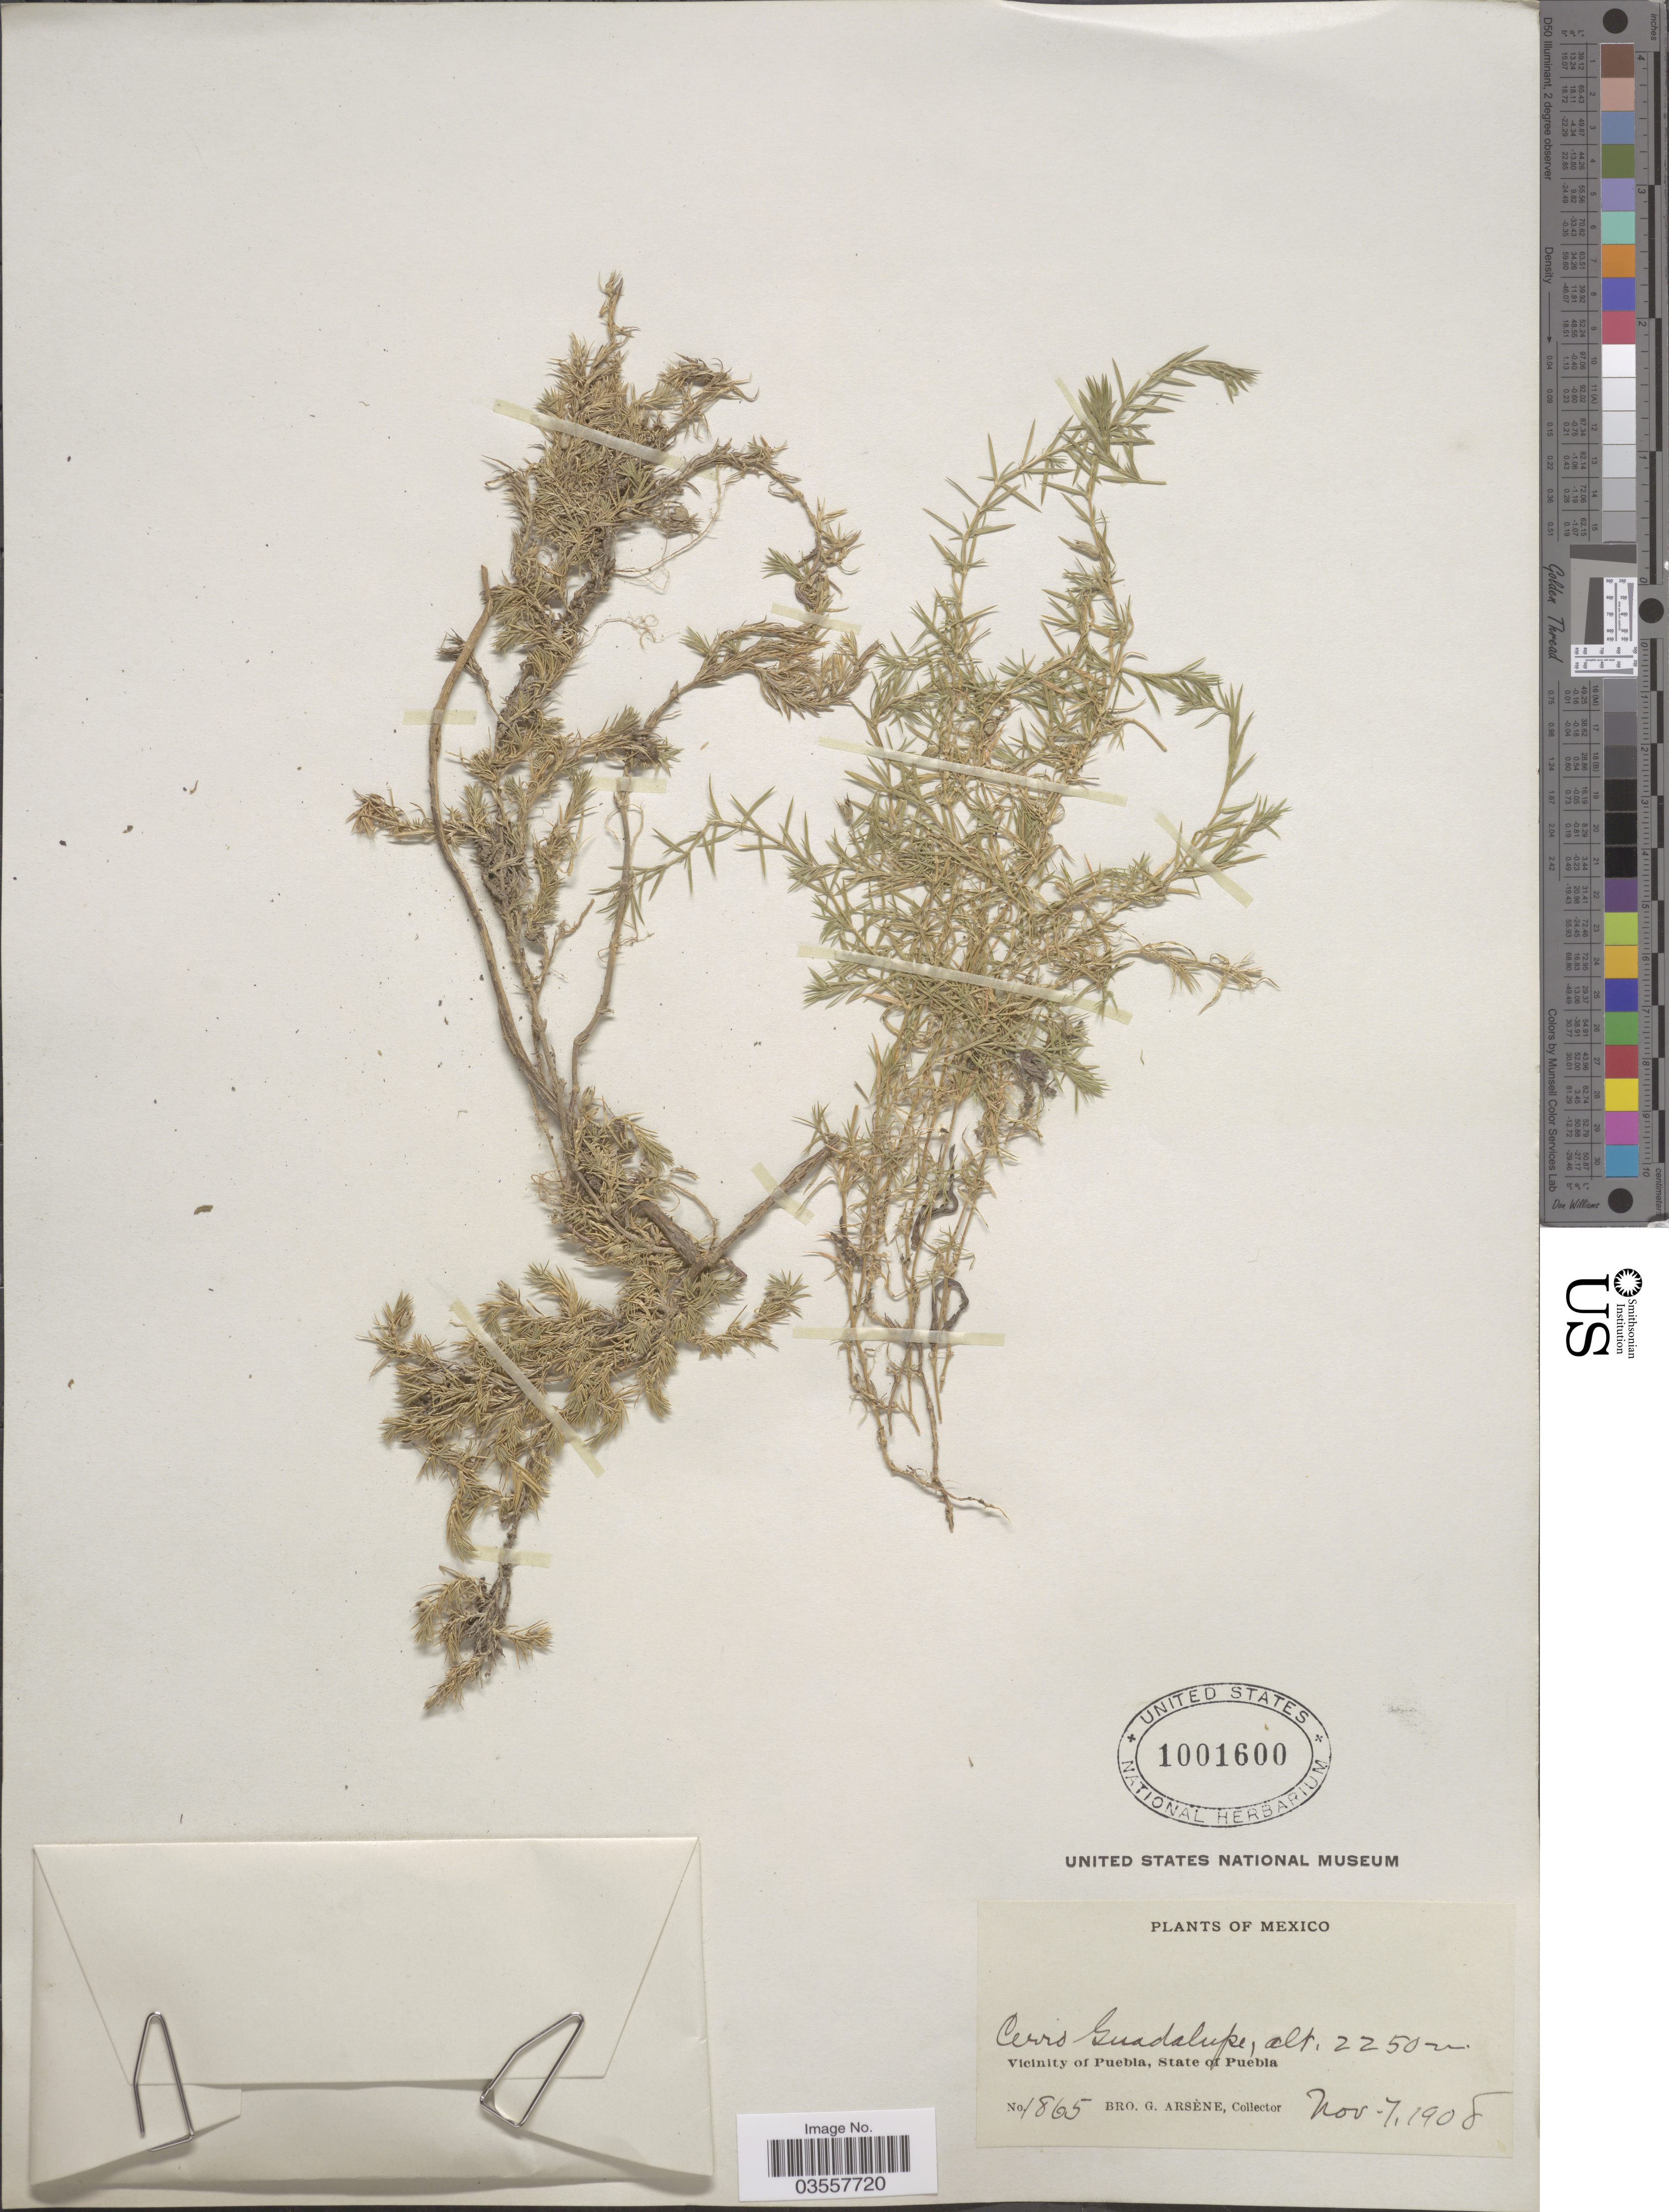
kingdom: Plantae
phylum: Tracheophyta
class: Magnoliopsida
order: Caryophyllales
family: Caryophyllaceae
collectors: Bro. G. Arsène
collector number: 1865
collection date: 1908-11-07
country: Mexico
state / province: Puebla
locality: Cerro Guadalupe. Vicinity of Puebla.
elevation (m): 2250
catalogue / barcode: US 1001600